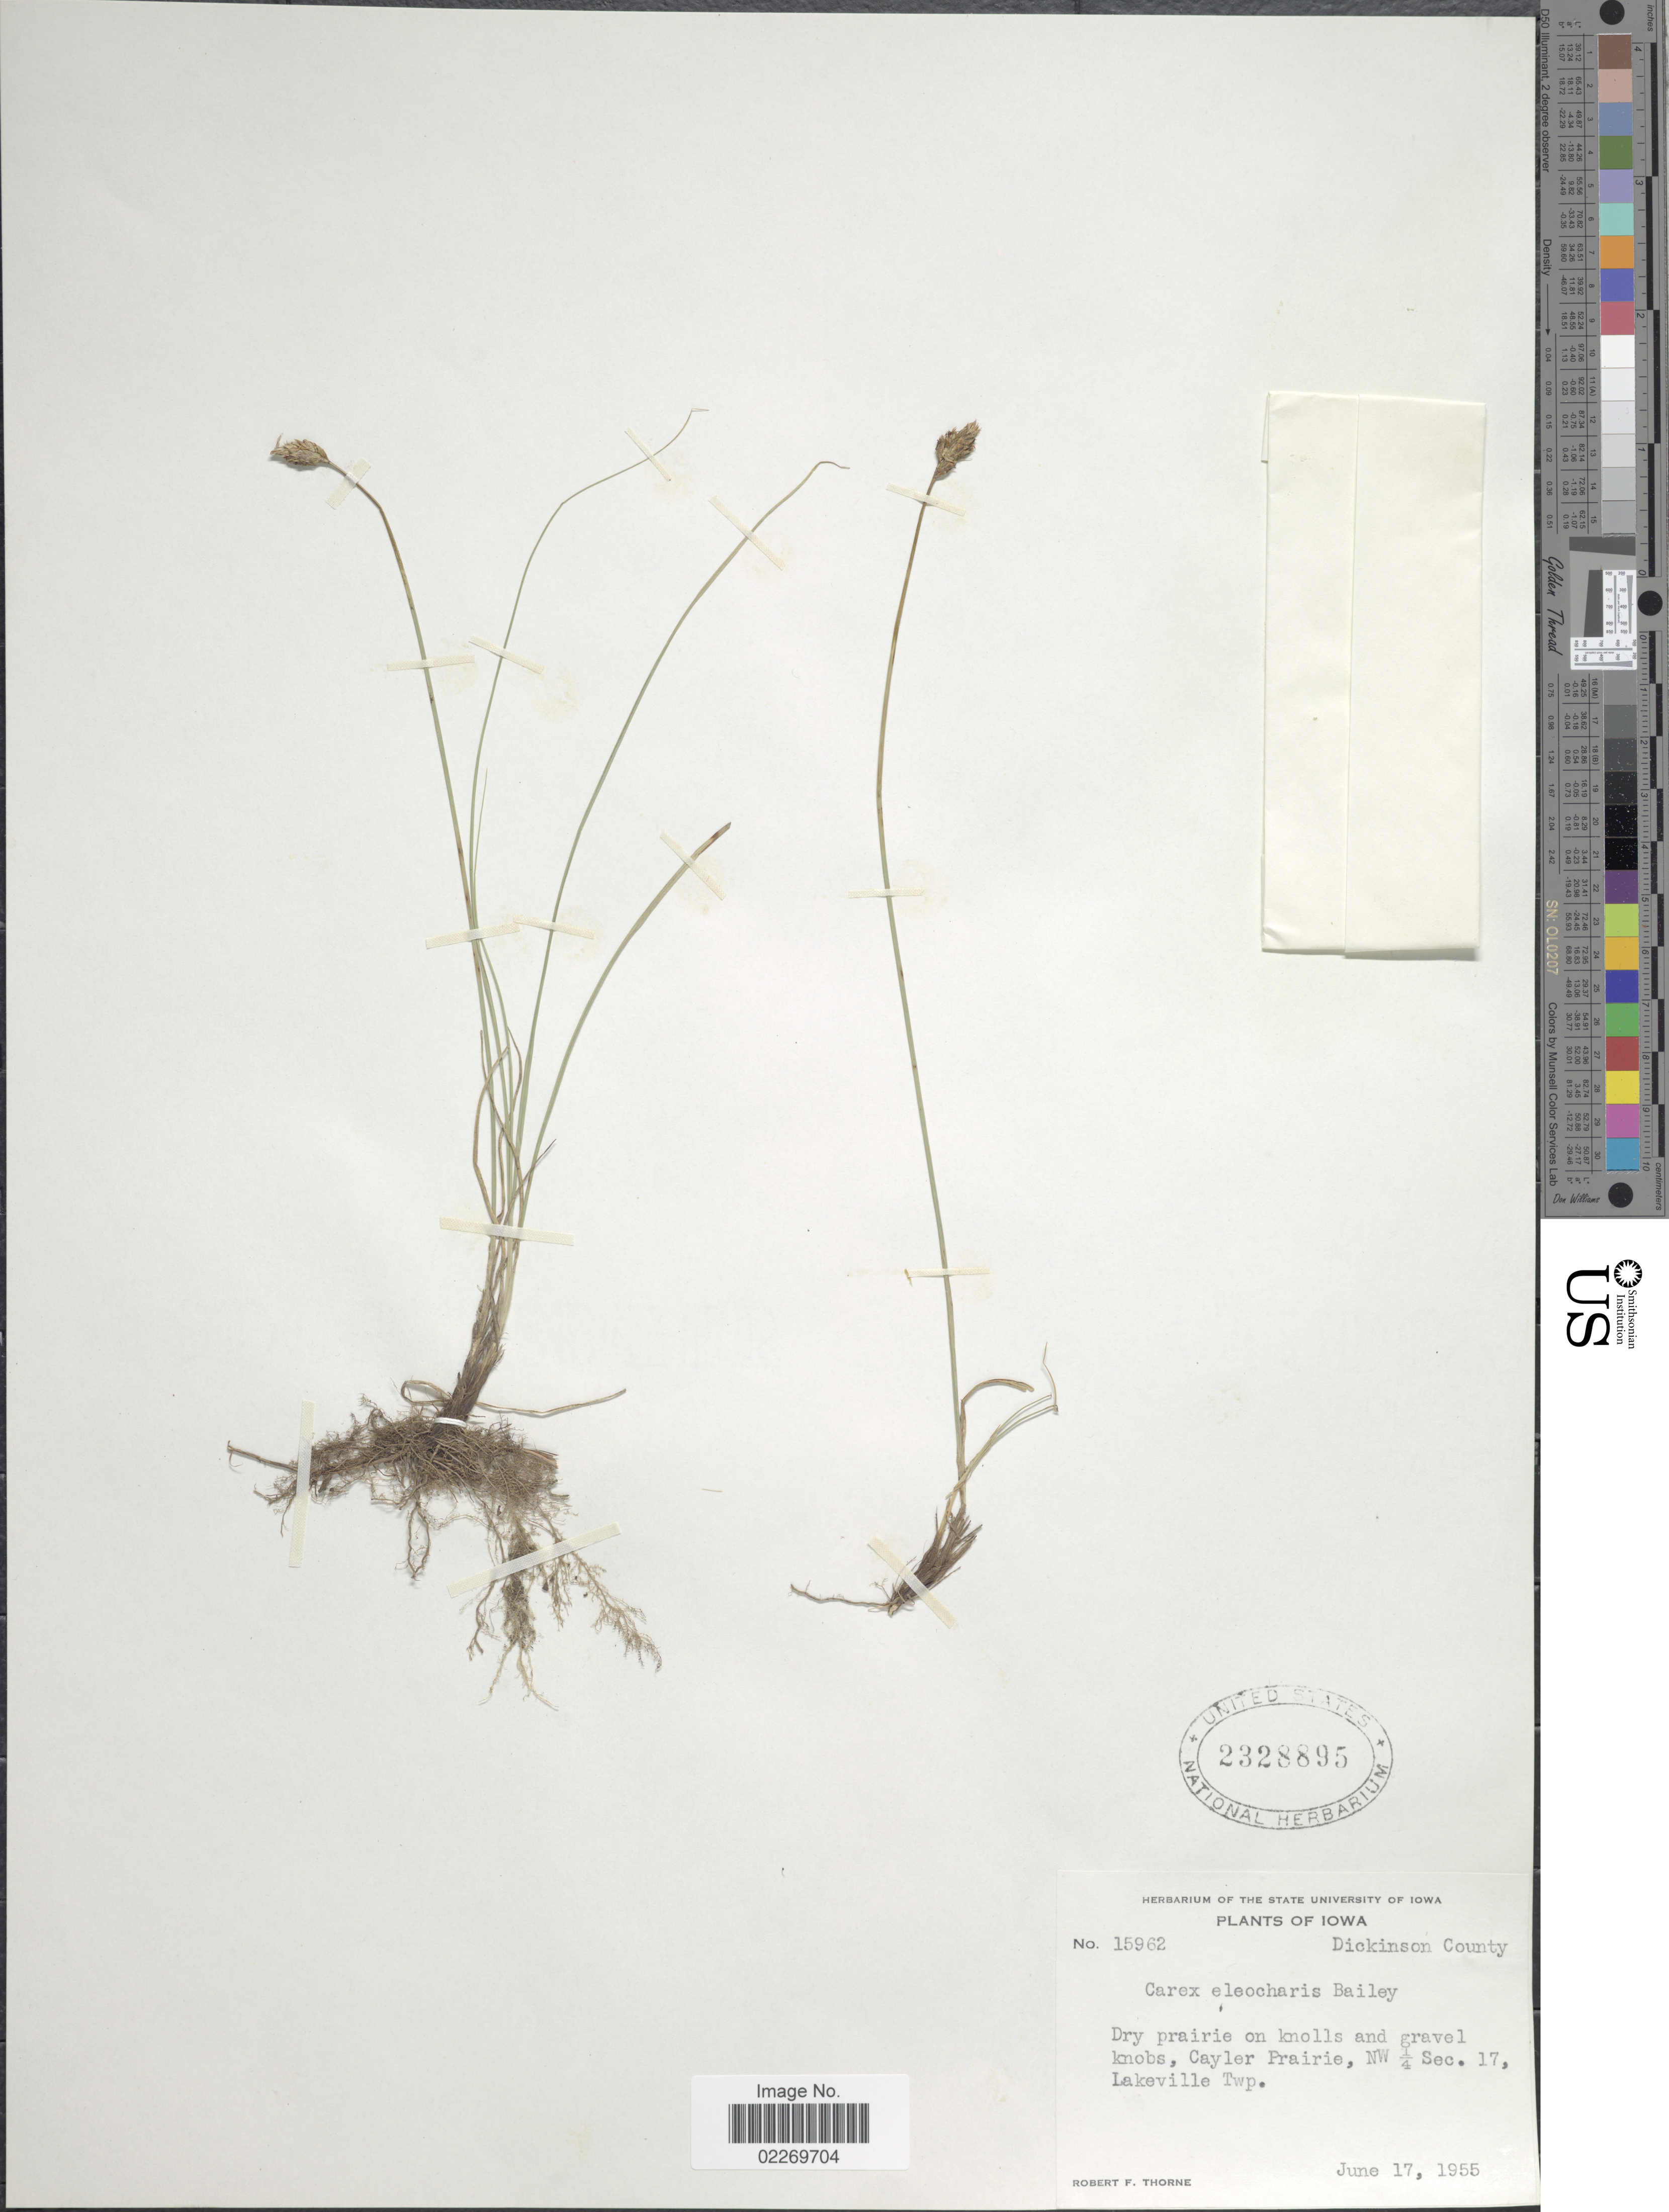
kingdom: Plantae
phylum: Tracheophyta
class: Liliopsida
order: Poales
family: Cyperaceae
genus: Carex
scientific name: Carex eleocharis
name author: L.H. Bailey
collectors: R. F. Thorne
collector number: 15962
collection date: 1955-06-17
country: United States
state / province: Iowa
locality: Dickinson County. Dry prairie on knolls and gravel knobs, Cayler Prairie, NW ¼ Sec. 17, Lakeville Twp.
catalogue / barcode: US 2328895